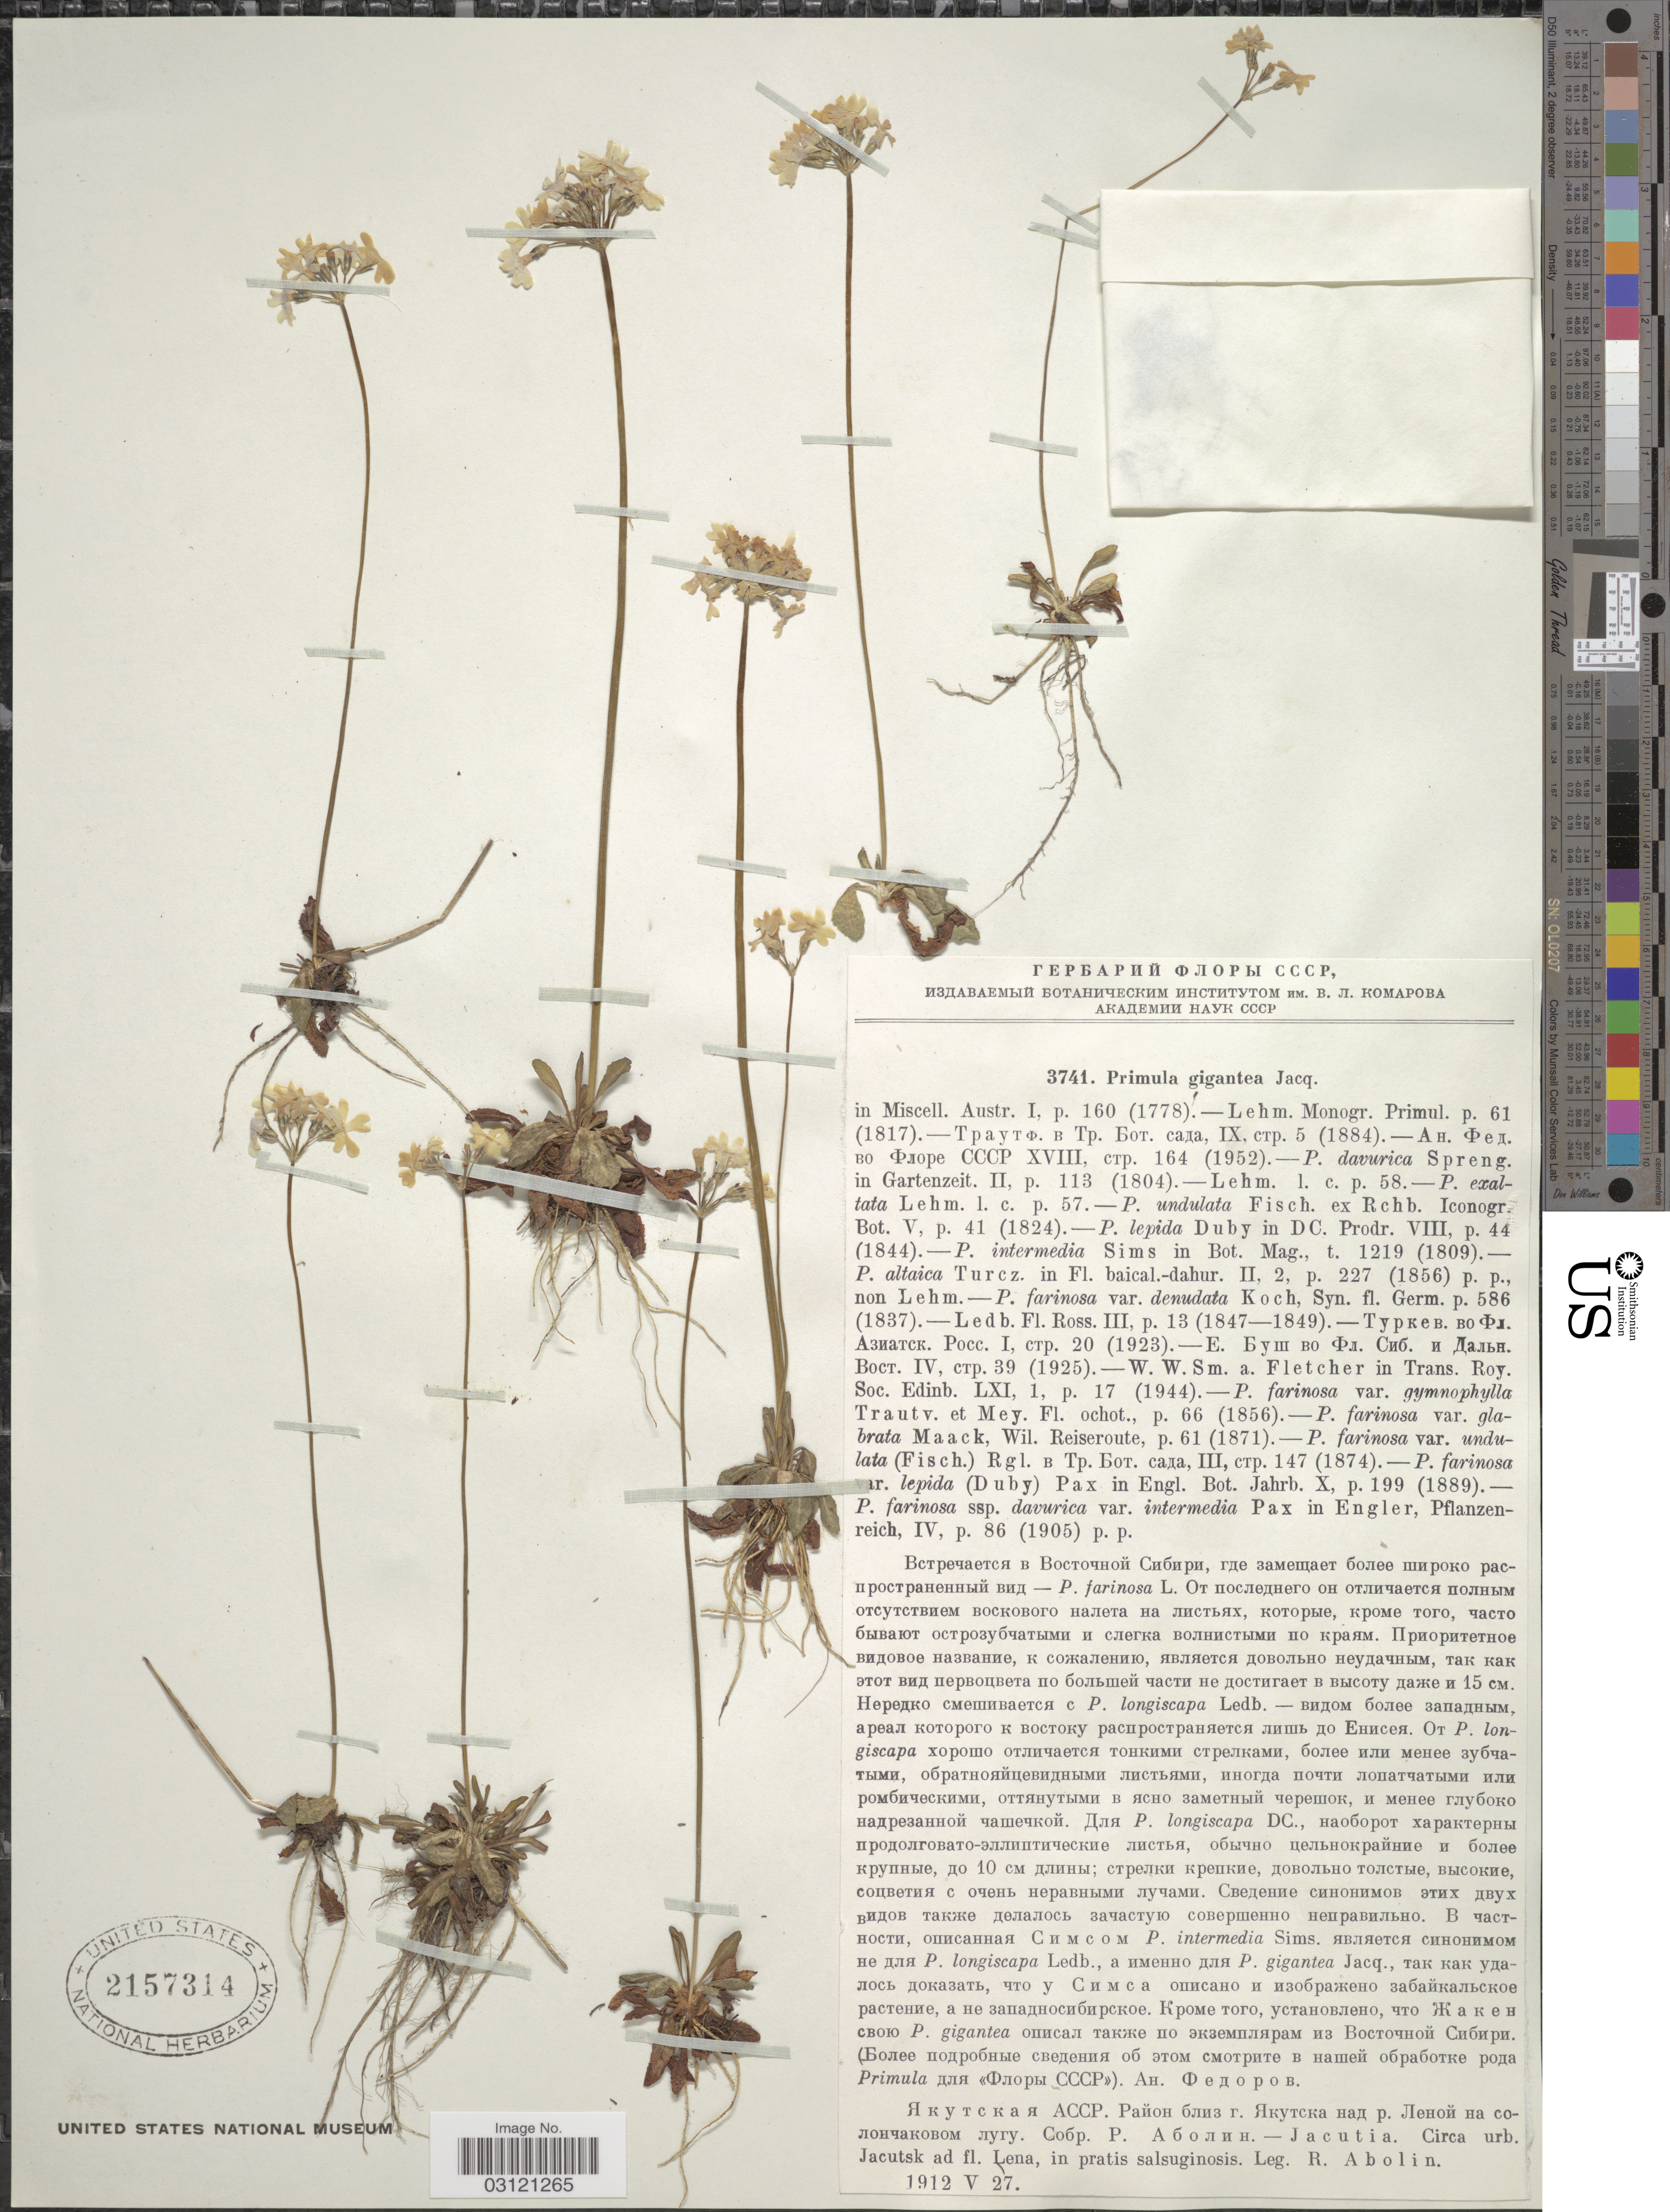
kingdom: Plantae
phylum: Tracheophyta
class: Magnoliopsida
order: Ericales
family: Primulaceae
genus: Primula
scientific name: Primula gigantea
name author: Jacq.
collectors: R. Abolin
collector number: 3741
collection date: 1912-05-27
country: Russian Federation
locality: Jacutia, Circa urb. Jacutsk ad fl. Lena, in pratis salsuginosis.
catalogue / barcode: US 2157314